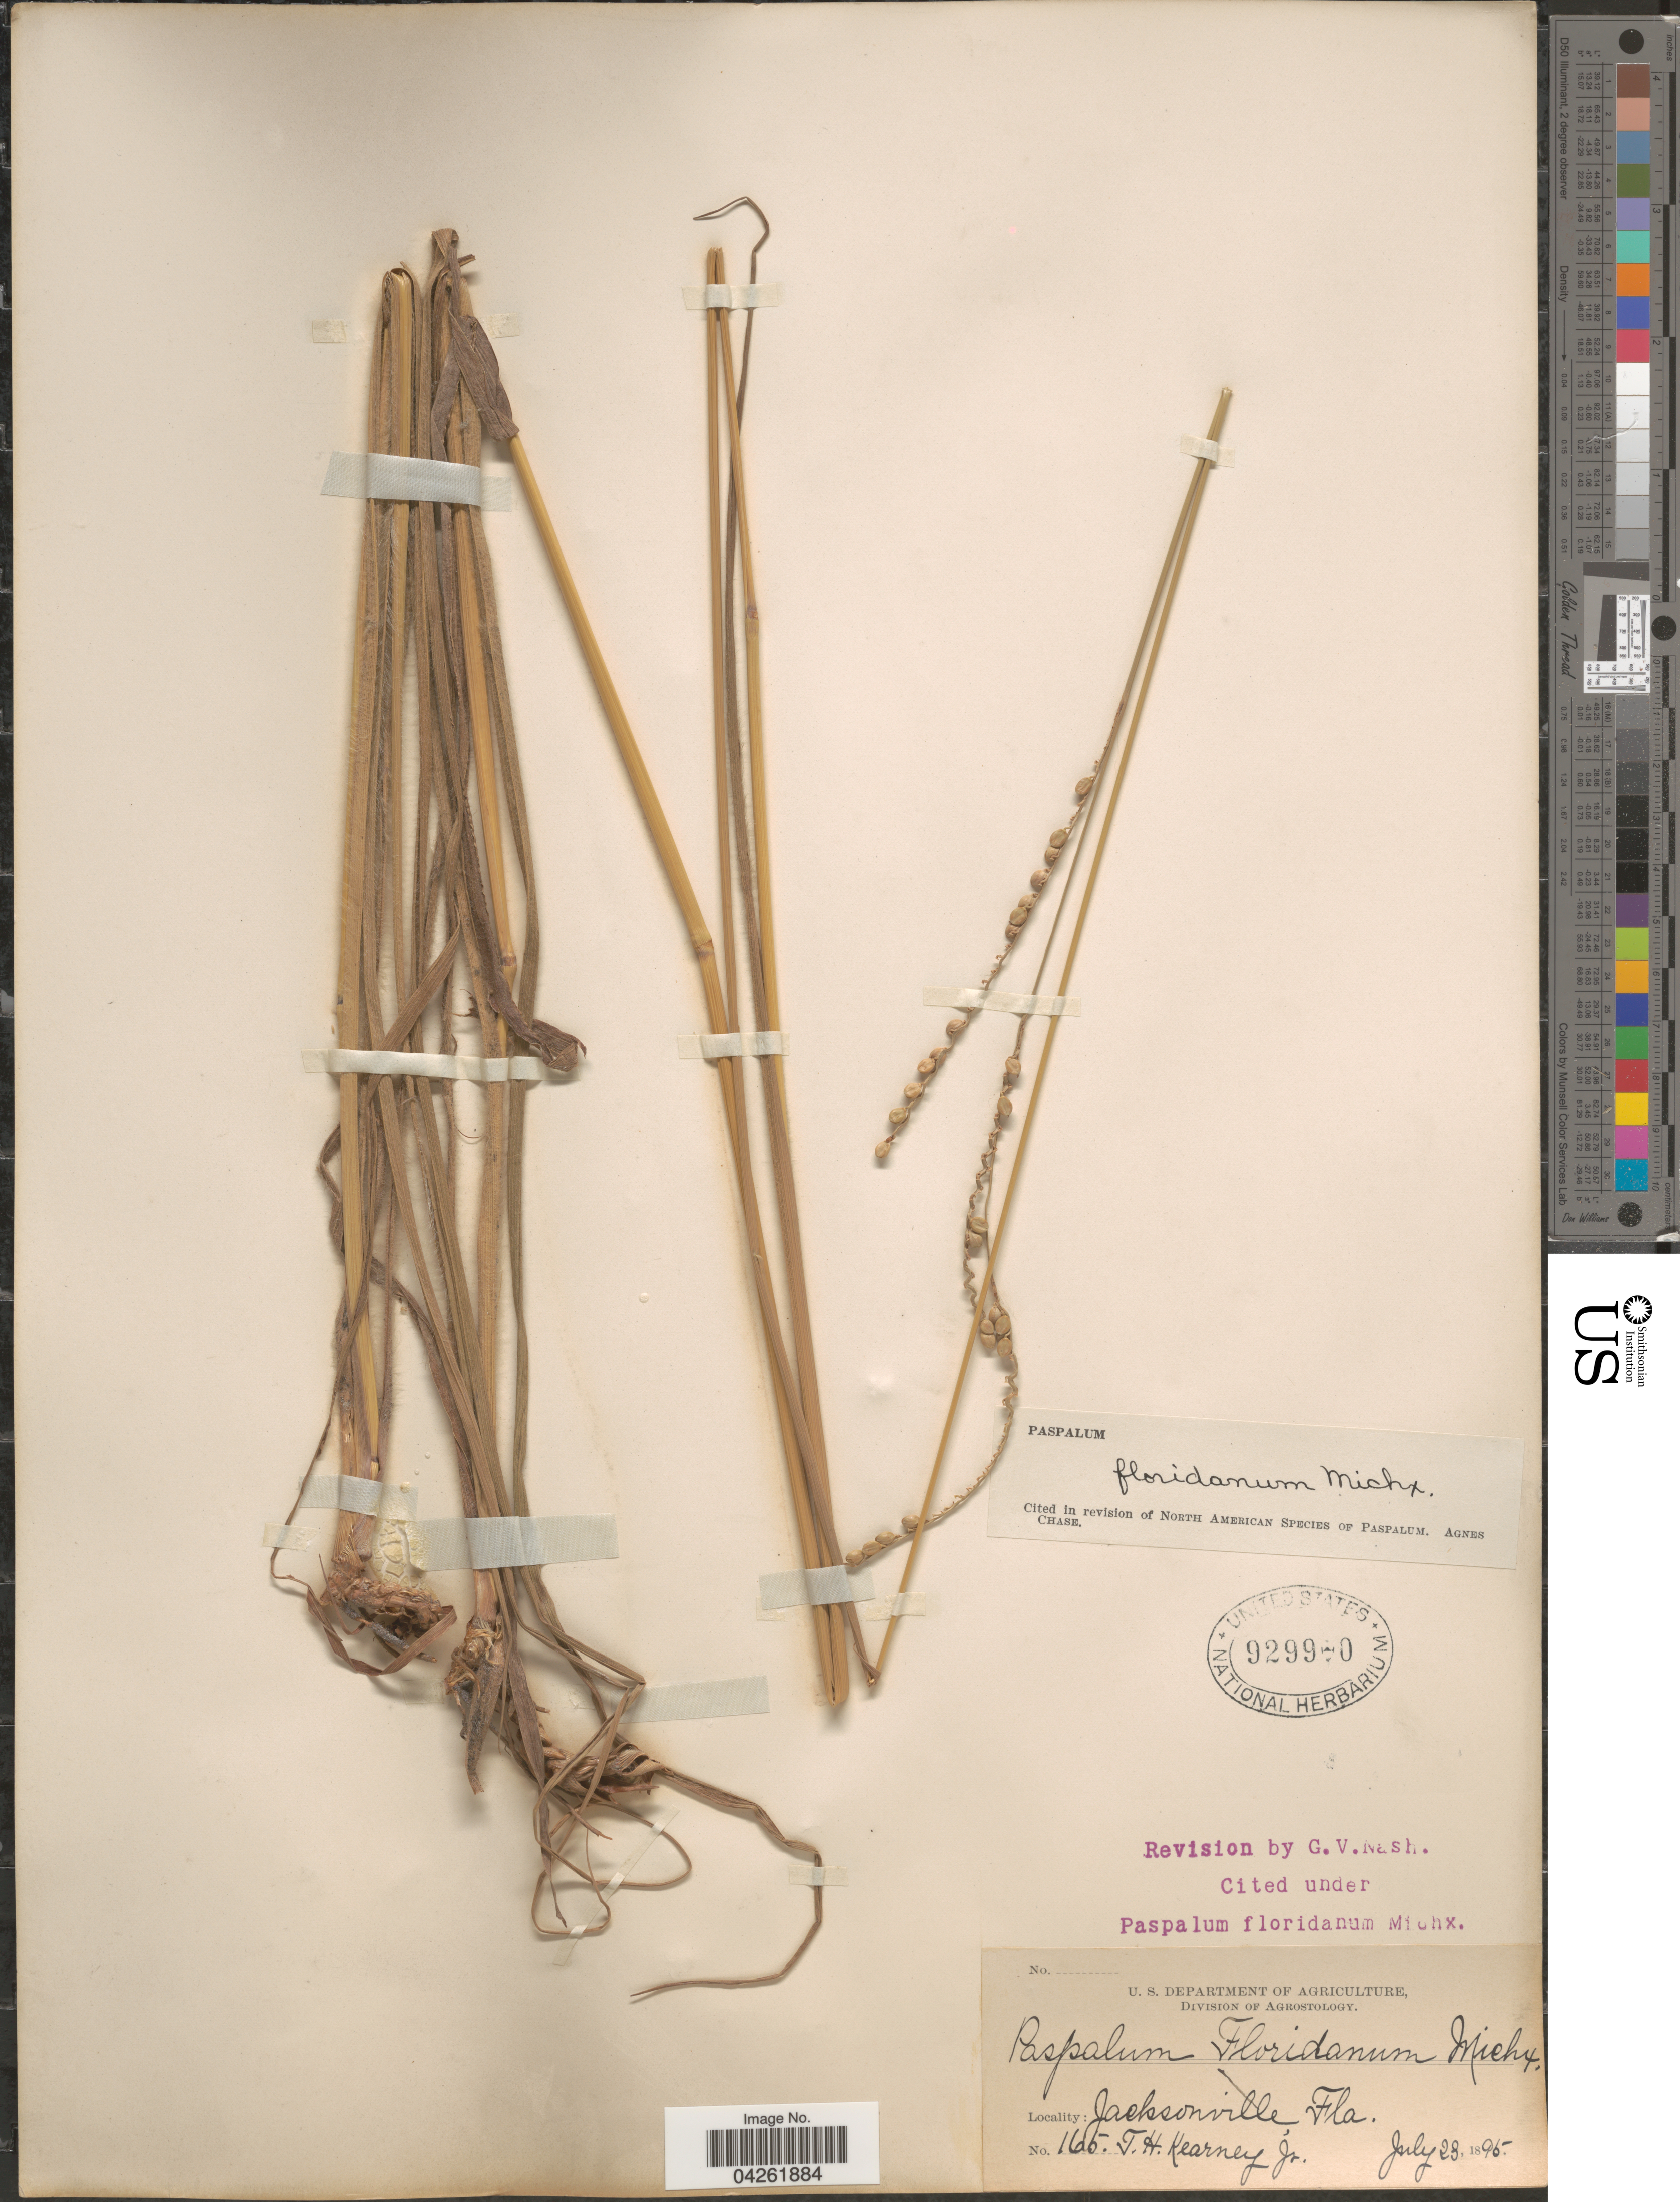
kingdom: Plantae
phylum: Tracheophyta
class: Liliopsida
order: Poales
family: Poaceae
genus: Paspalum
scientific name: Paspalum floridanum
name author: Michx.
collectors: T. H. Kearney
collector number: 165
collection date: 1895-07-23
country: United States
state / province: Florida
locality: Jacksonville.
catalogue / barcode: US 929900